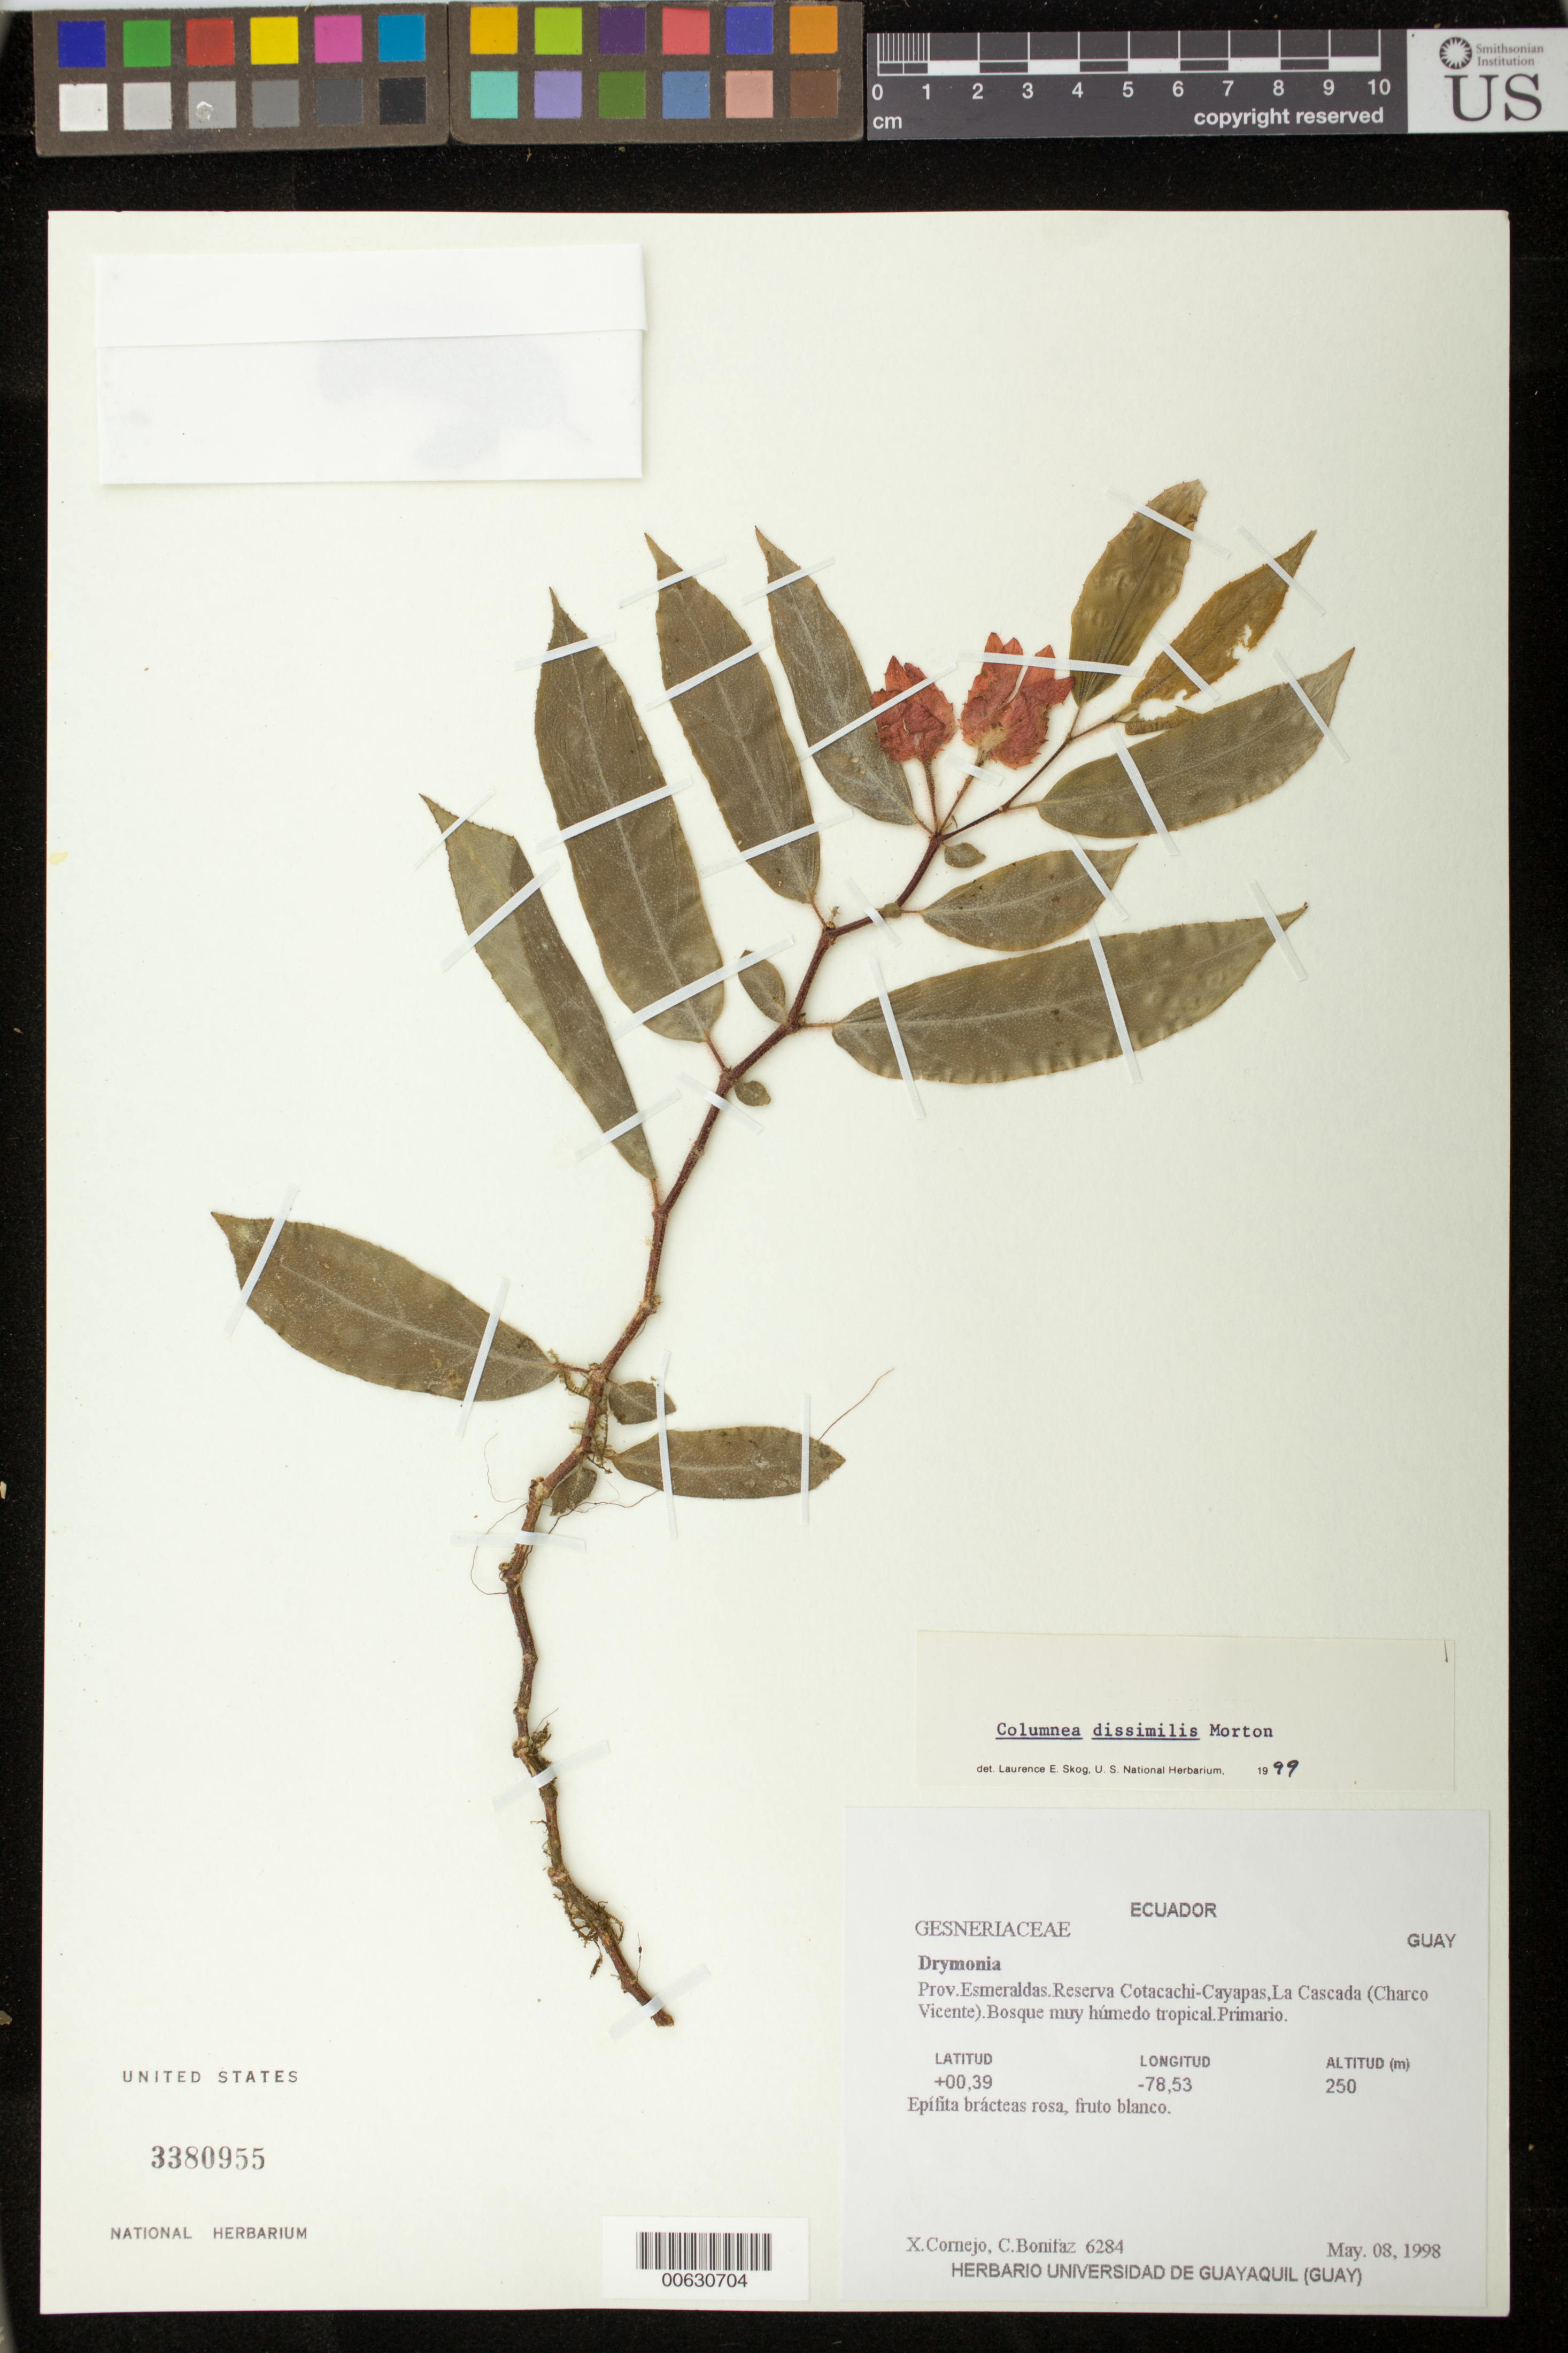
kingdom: Plantae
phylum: Tracheophyta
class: Magnoliopsida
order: Lamiales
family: Gesneriaceae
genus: Columnea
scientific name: Columnea dissimilis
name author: C.V. Morton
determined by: Skog, Laurence E.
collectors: X. F. Cornejo & C. Bonifaz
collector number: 6284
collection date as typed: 08 May 1998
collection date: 1998-05-08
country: Ecuador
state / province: Esmeraldas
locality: Reserva Cotacachi-Cayapas, La Cascada (Charco Vicente)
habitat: Bosque muy húmedo tropical, primario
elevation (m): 250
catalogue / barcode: US 3380955